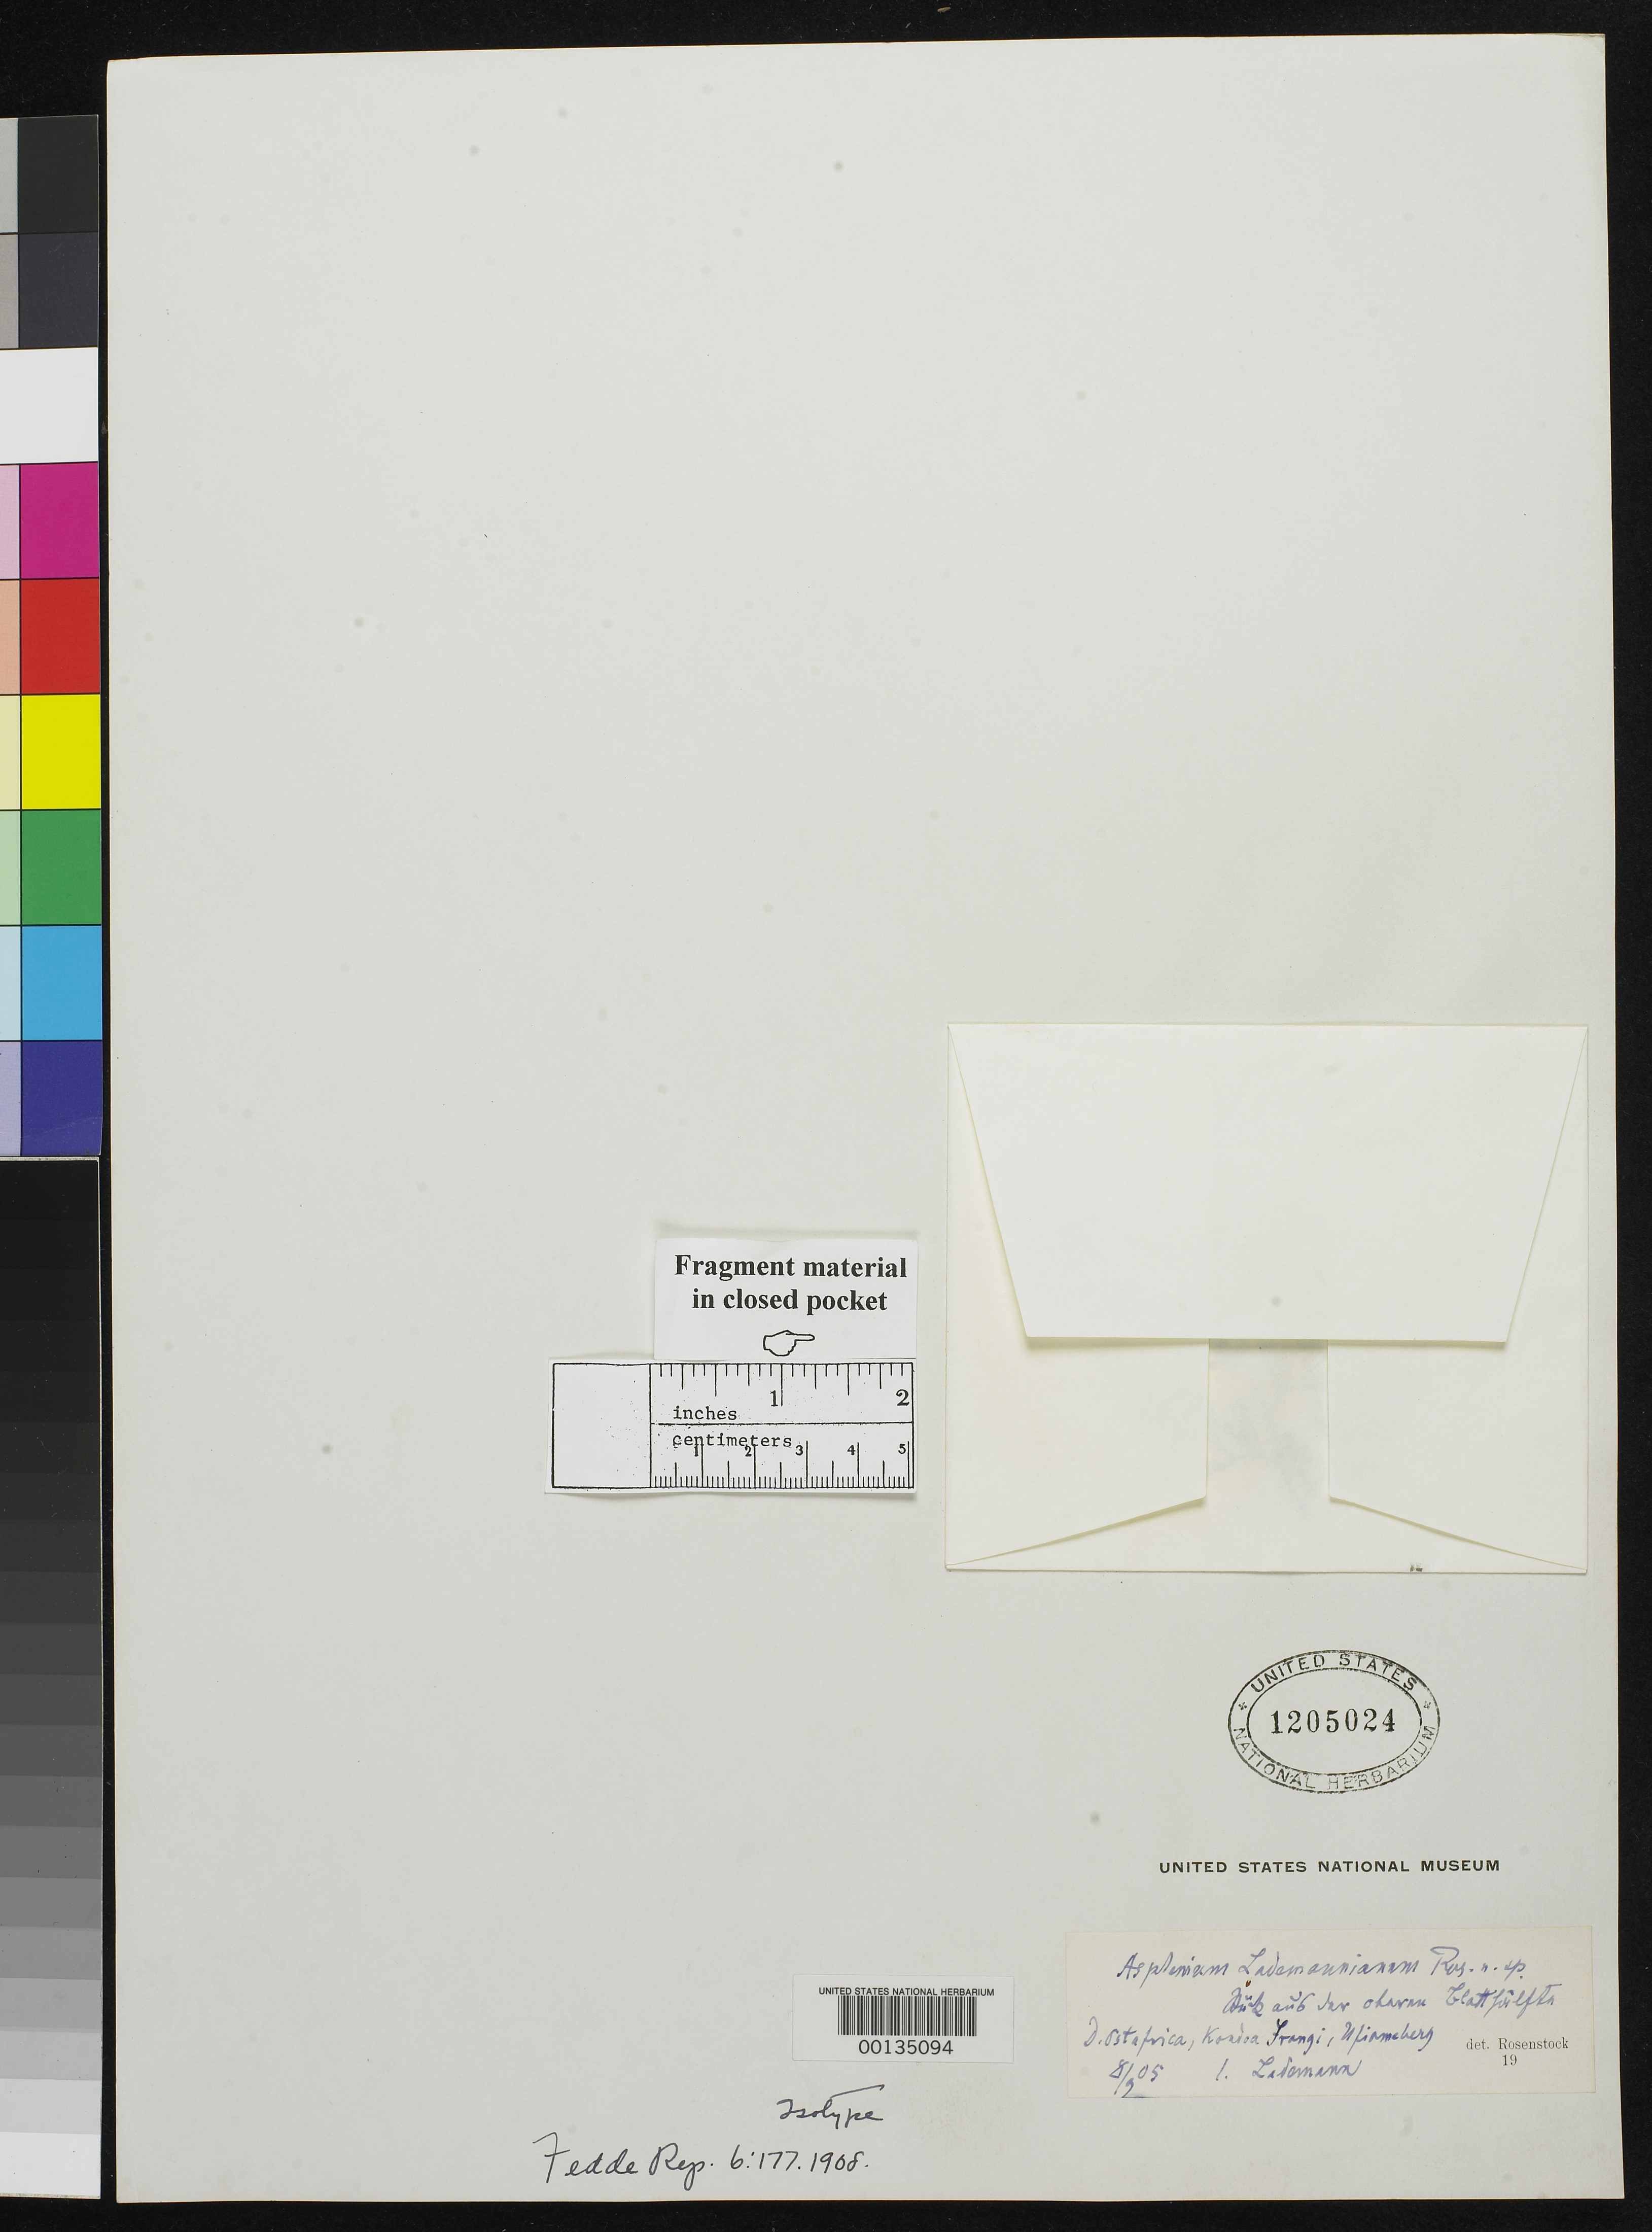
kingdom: Plantae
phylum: Tracheophyta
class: Polypodiopsida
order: Polypodiales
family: Aspleniaceae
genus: Asplenium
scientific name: Asplenium lademannianum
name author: Rosenst.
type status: Isotype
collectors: -. Lademann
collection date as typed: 08 Sep 1905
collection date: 1905-09-08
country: Tanzania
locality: Kondoa-irangi, Ufiome.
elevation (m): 1800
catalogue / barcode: US 1205024